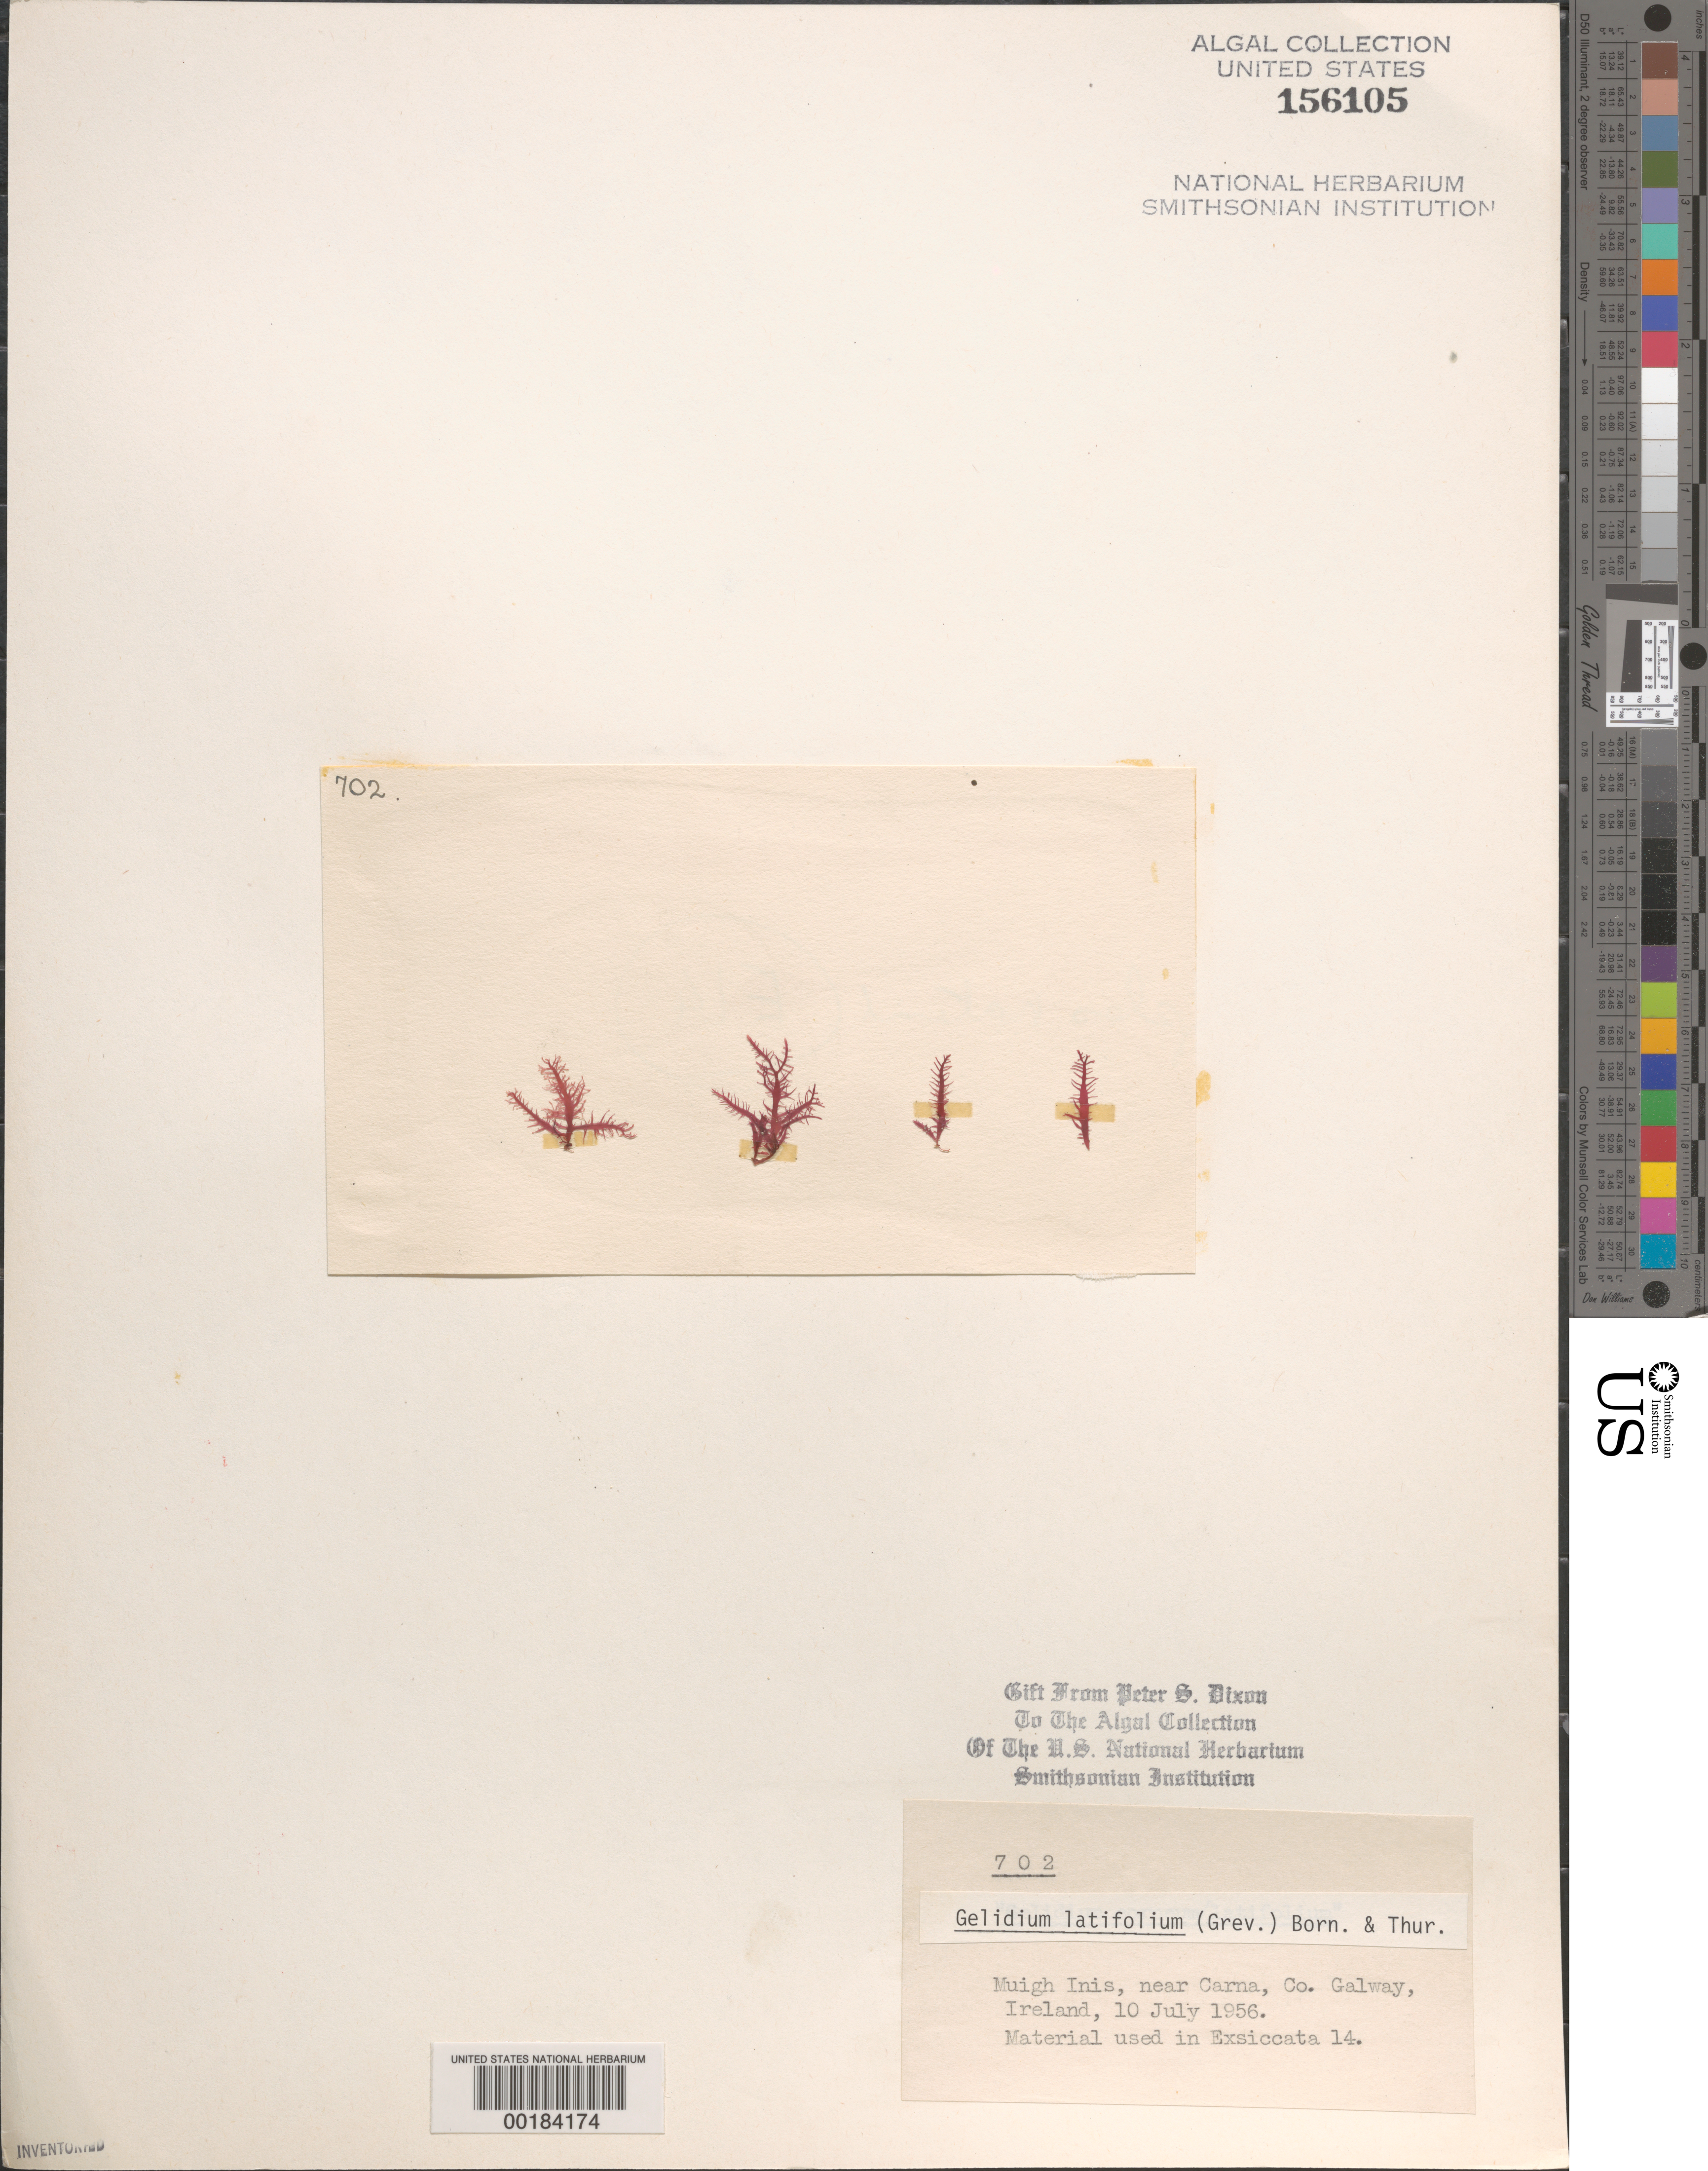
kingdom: Plantae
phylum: Rhodophyta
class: Florideophyceae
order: Gelidiales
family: Gelidiaceae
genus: Gelidium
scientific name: Gelidium spinosum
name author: (S.G. Gmel.) P.C. Silva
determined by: Algae name updating Project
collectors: P. S. Dixon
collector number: PSD 702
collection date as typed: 10 Jul 1956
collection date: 1956-07-10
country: Ireland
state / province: Connaught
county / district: Galway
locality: Muigh Inis, near Carna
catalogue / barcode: US 156105